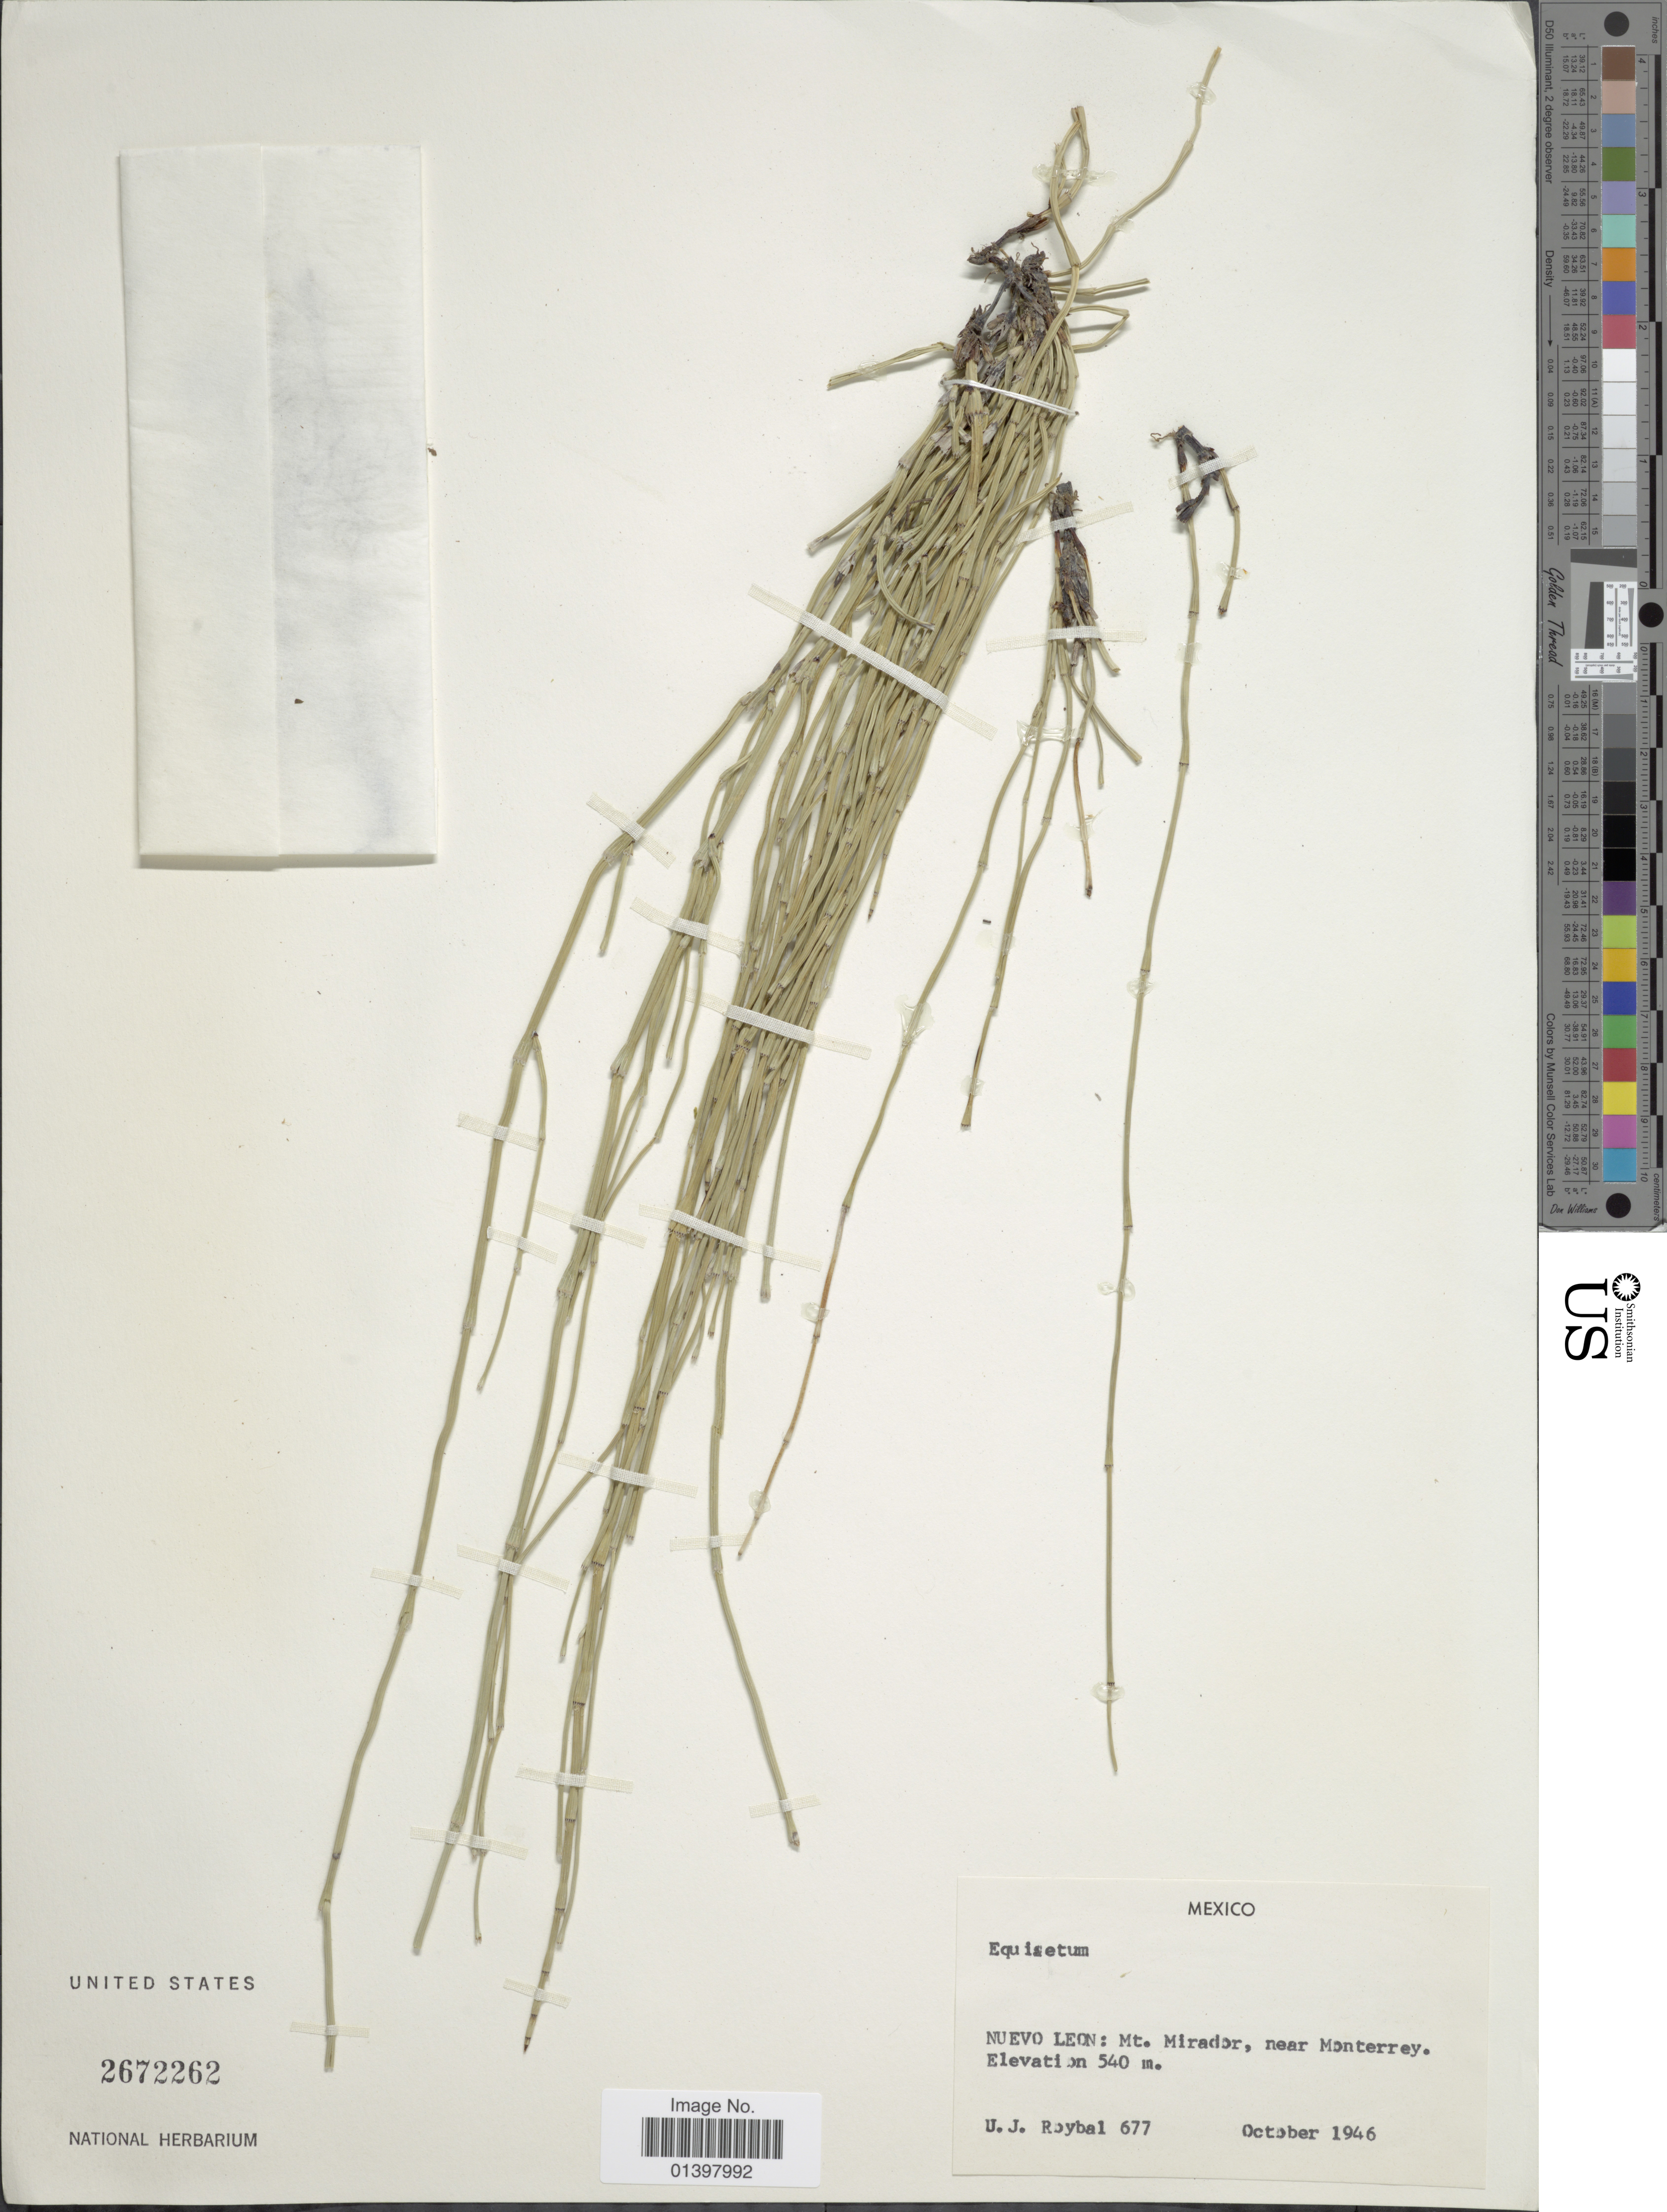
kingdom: Plantae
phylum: Tracheophyta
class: Polypodiopsida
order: Equisetales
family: Equisetaceae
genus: Equisetum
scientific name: Equisetum hyemale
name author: L.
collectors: U. Roybal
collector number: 677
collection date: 1946-10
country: Mexico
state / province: Nuevo León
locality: Mt Mirador, near Monterrey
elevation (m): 540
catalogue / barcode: US 2672262